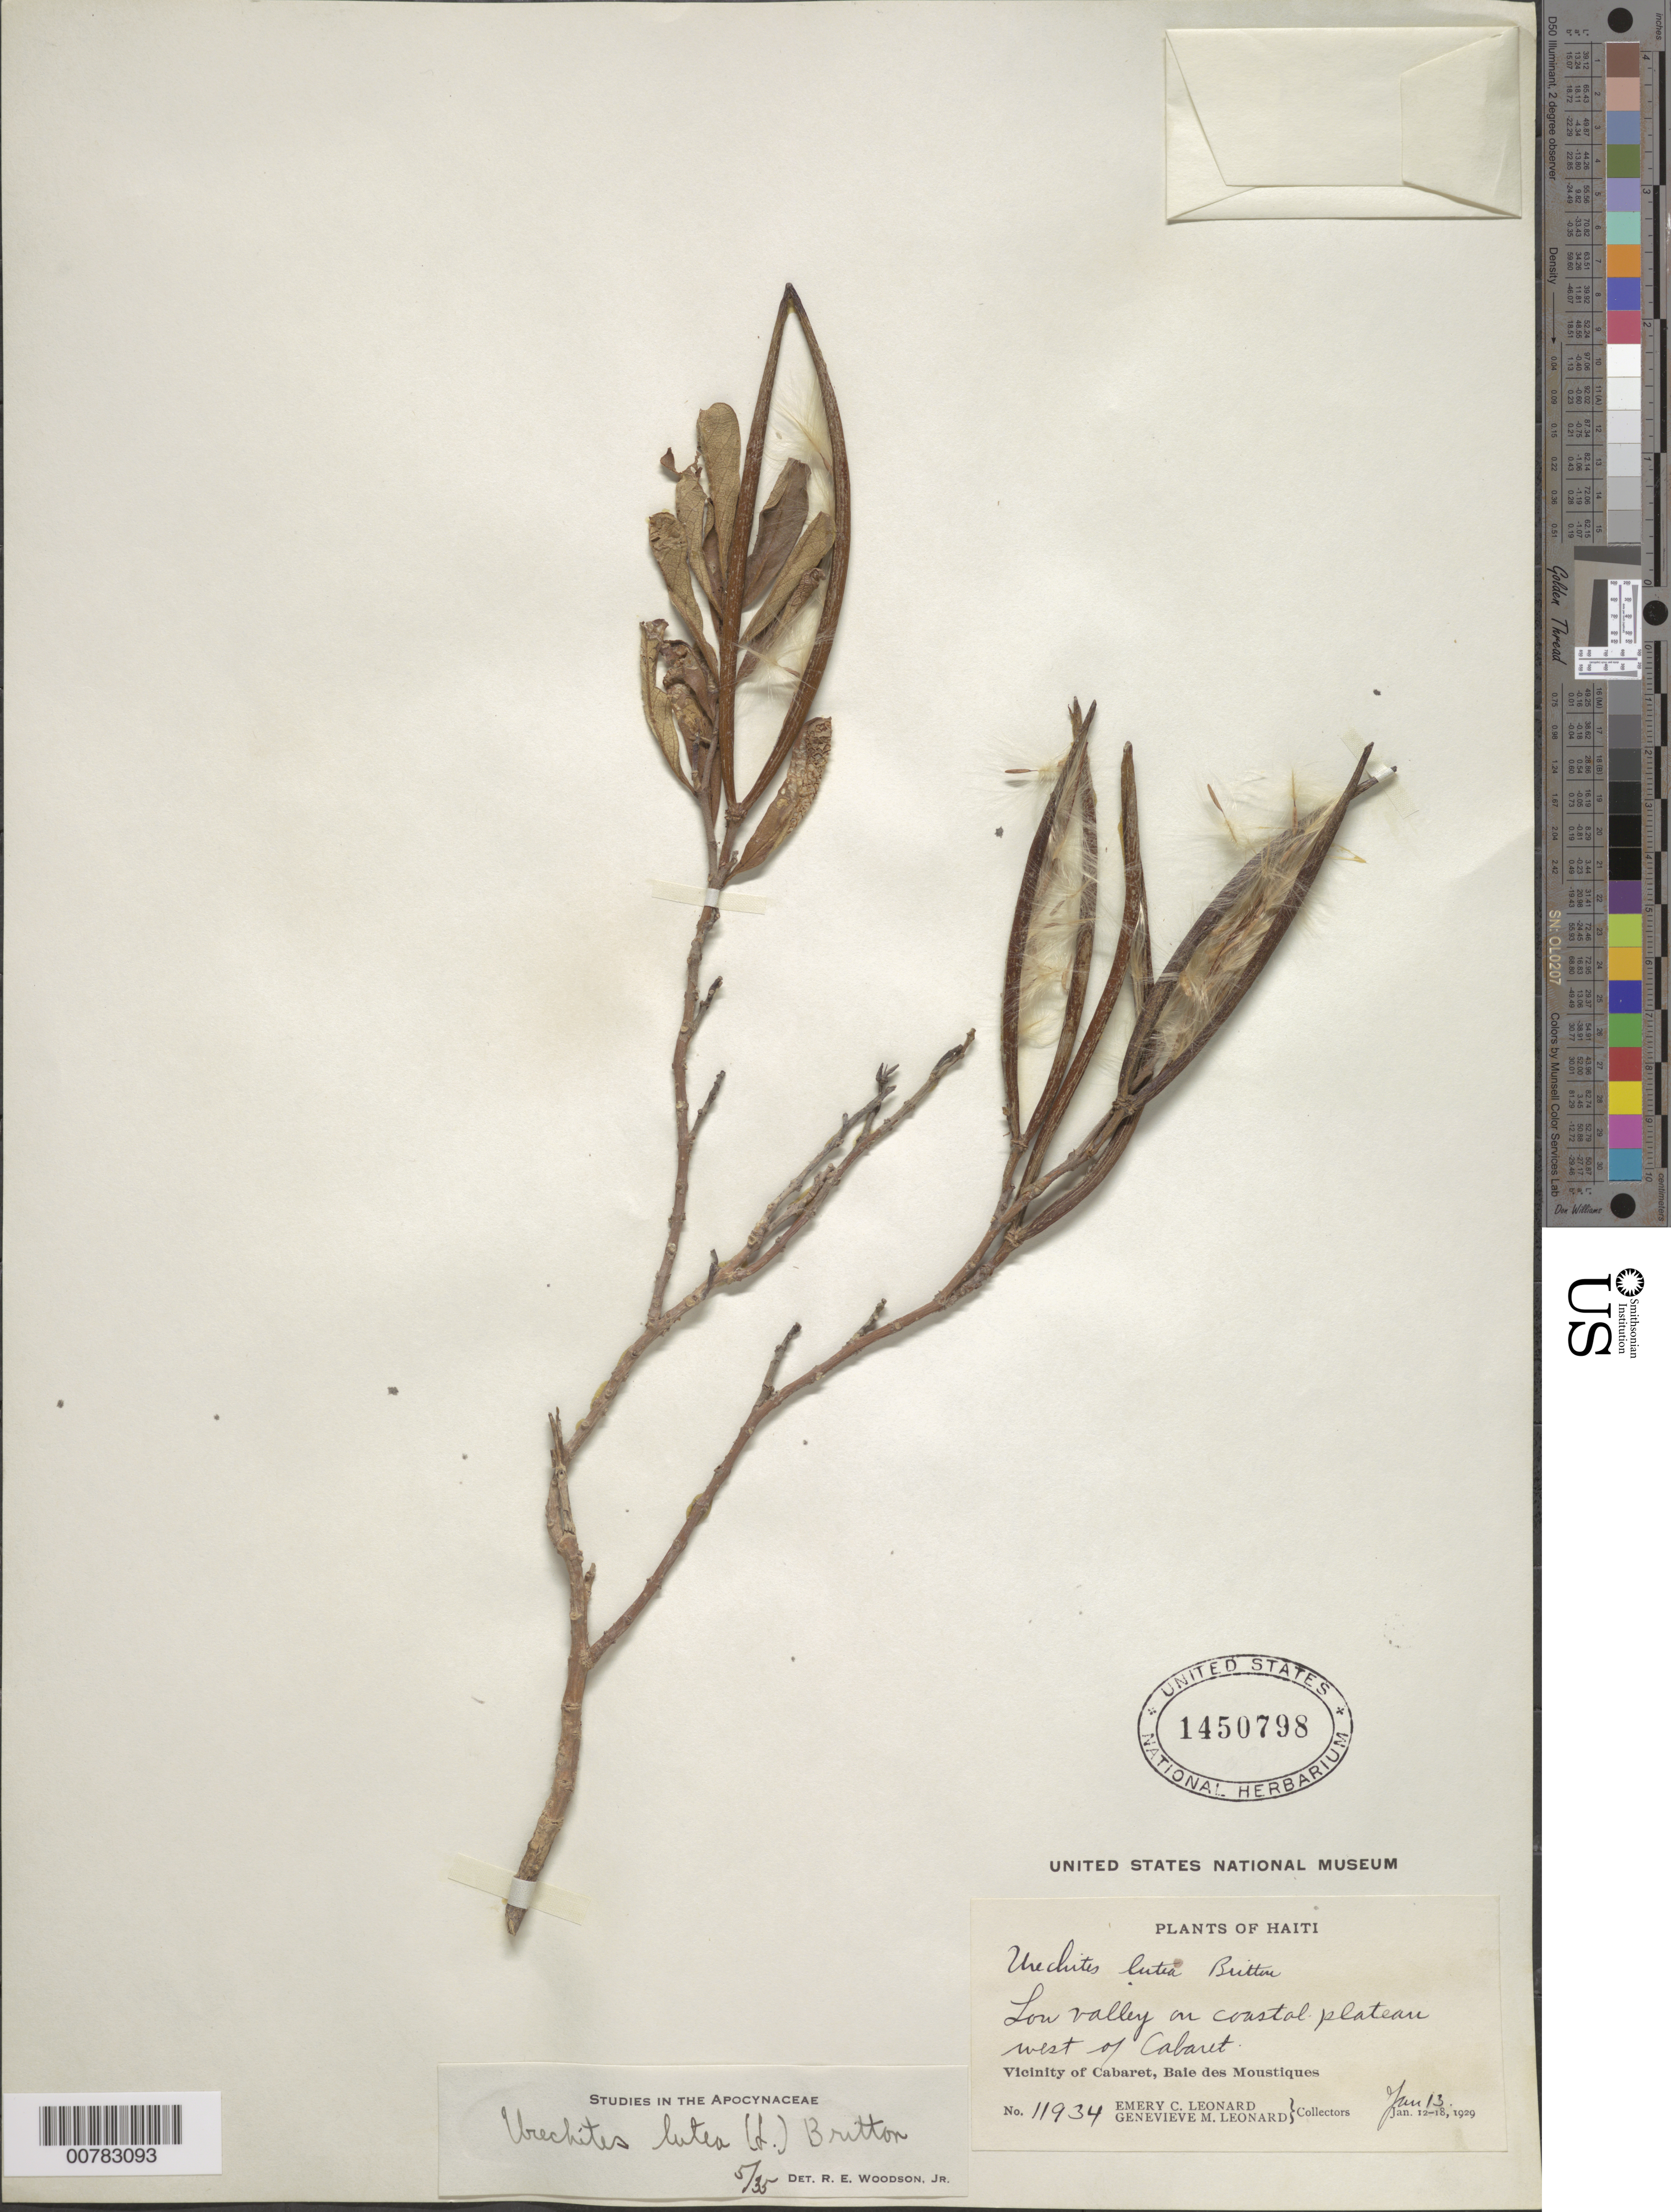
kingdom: Plantae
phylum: Tracheophyta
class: Magnoliopsida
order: Gentianales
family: Apocynaceae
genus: Pentalinon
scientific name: Pentalinon luteum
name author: (L.) B.F. Hansen & Wunderlin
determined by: Woodson, R. E., Jr.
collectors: E. C. Leonard & G. M. Leonard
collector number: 11934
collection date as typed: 13 Mar 1929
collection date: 1929-03-13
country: Haiti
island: Hispaniola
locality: Baie des Moustiques, vicinity of Cabaret, west of Cabaret.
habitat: Low valley on coastal plateau.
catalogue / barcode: US 1450798